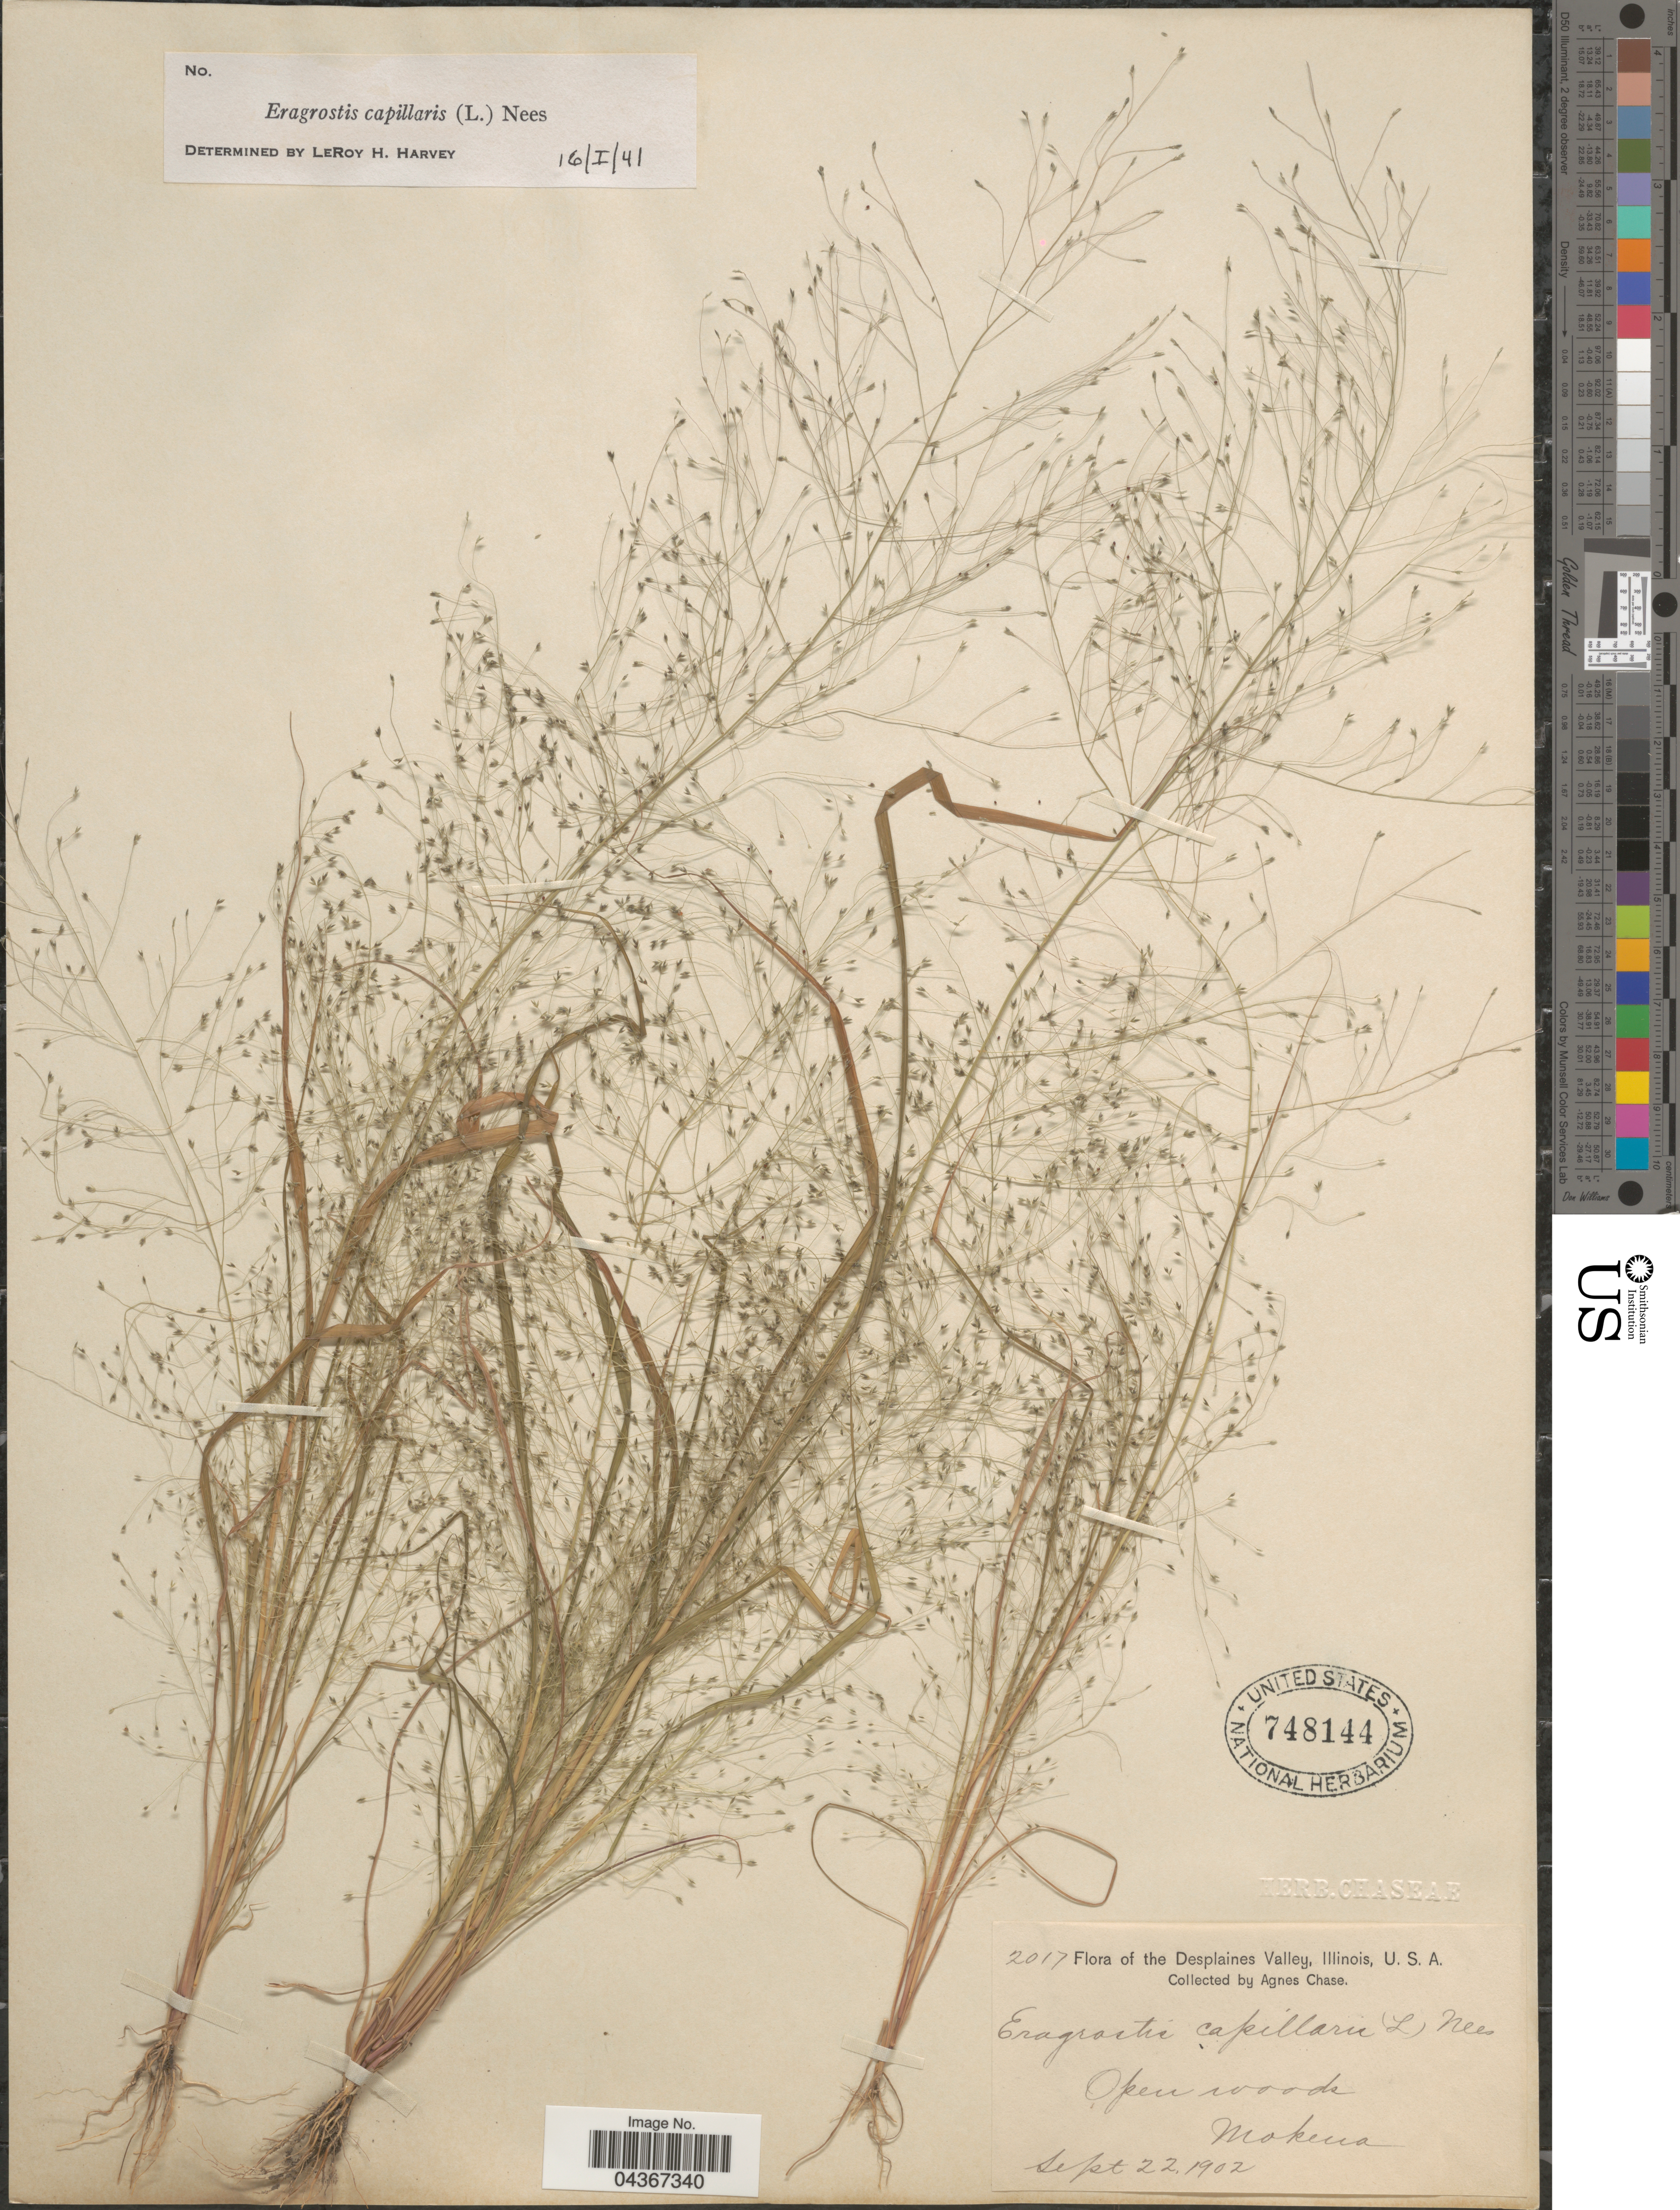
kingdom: Plantae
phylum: Tracheophyta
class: Liliopsida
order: Poales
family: Poaceae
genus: Eragrostis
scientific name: Eragrostis capillaris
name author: (L.) Nees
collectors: A. Chase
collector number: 2017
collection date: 1902-09-22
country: United States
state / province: Illinois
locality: Desplaines Valley. Open woods. Mokena.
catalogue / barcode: US 748144